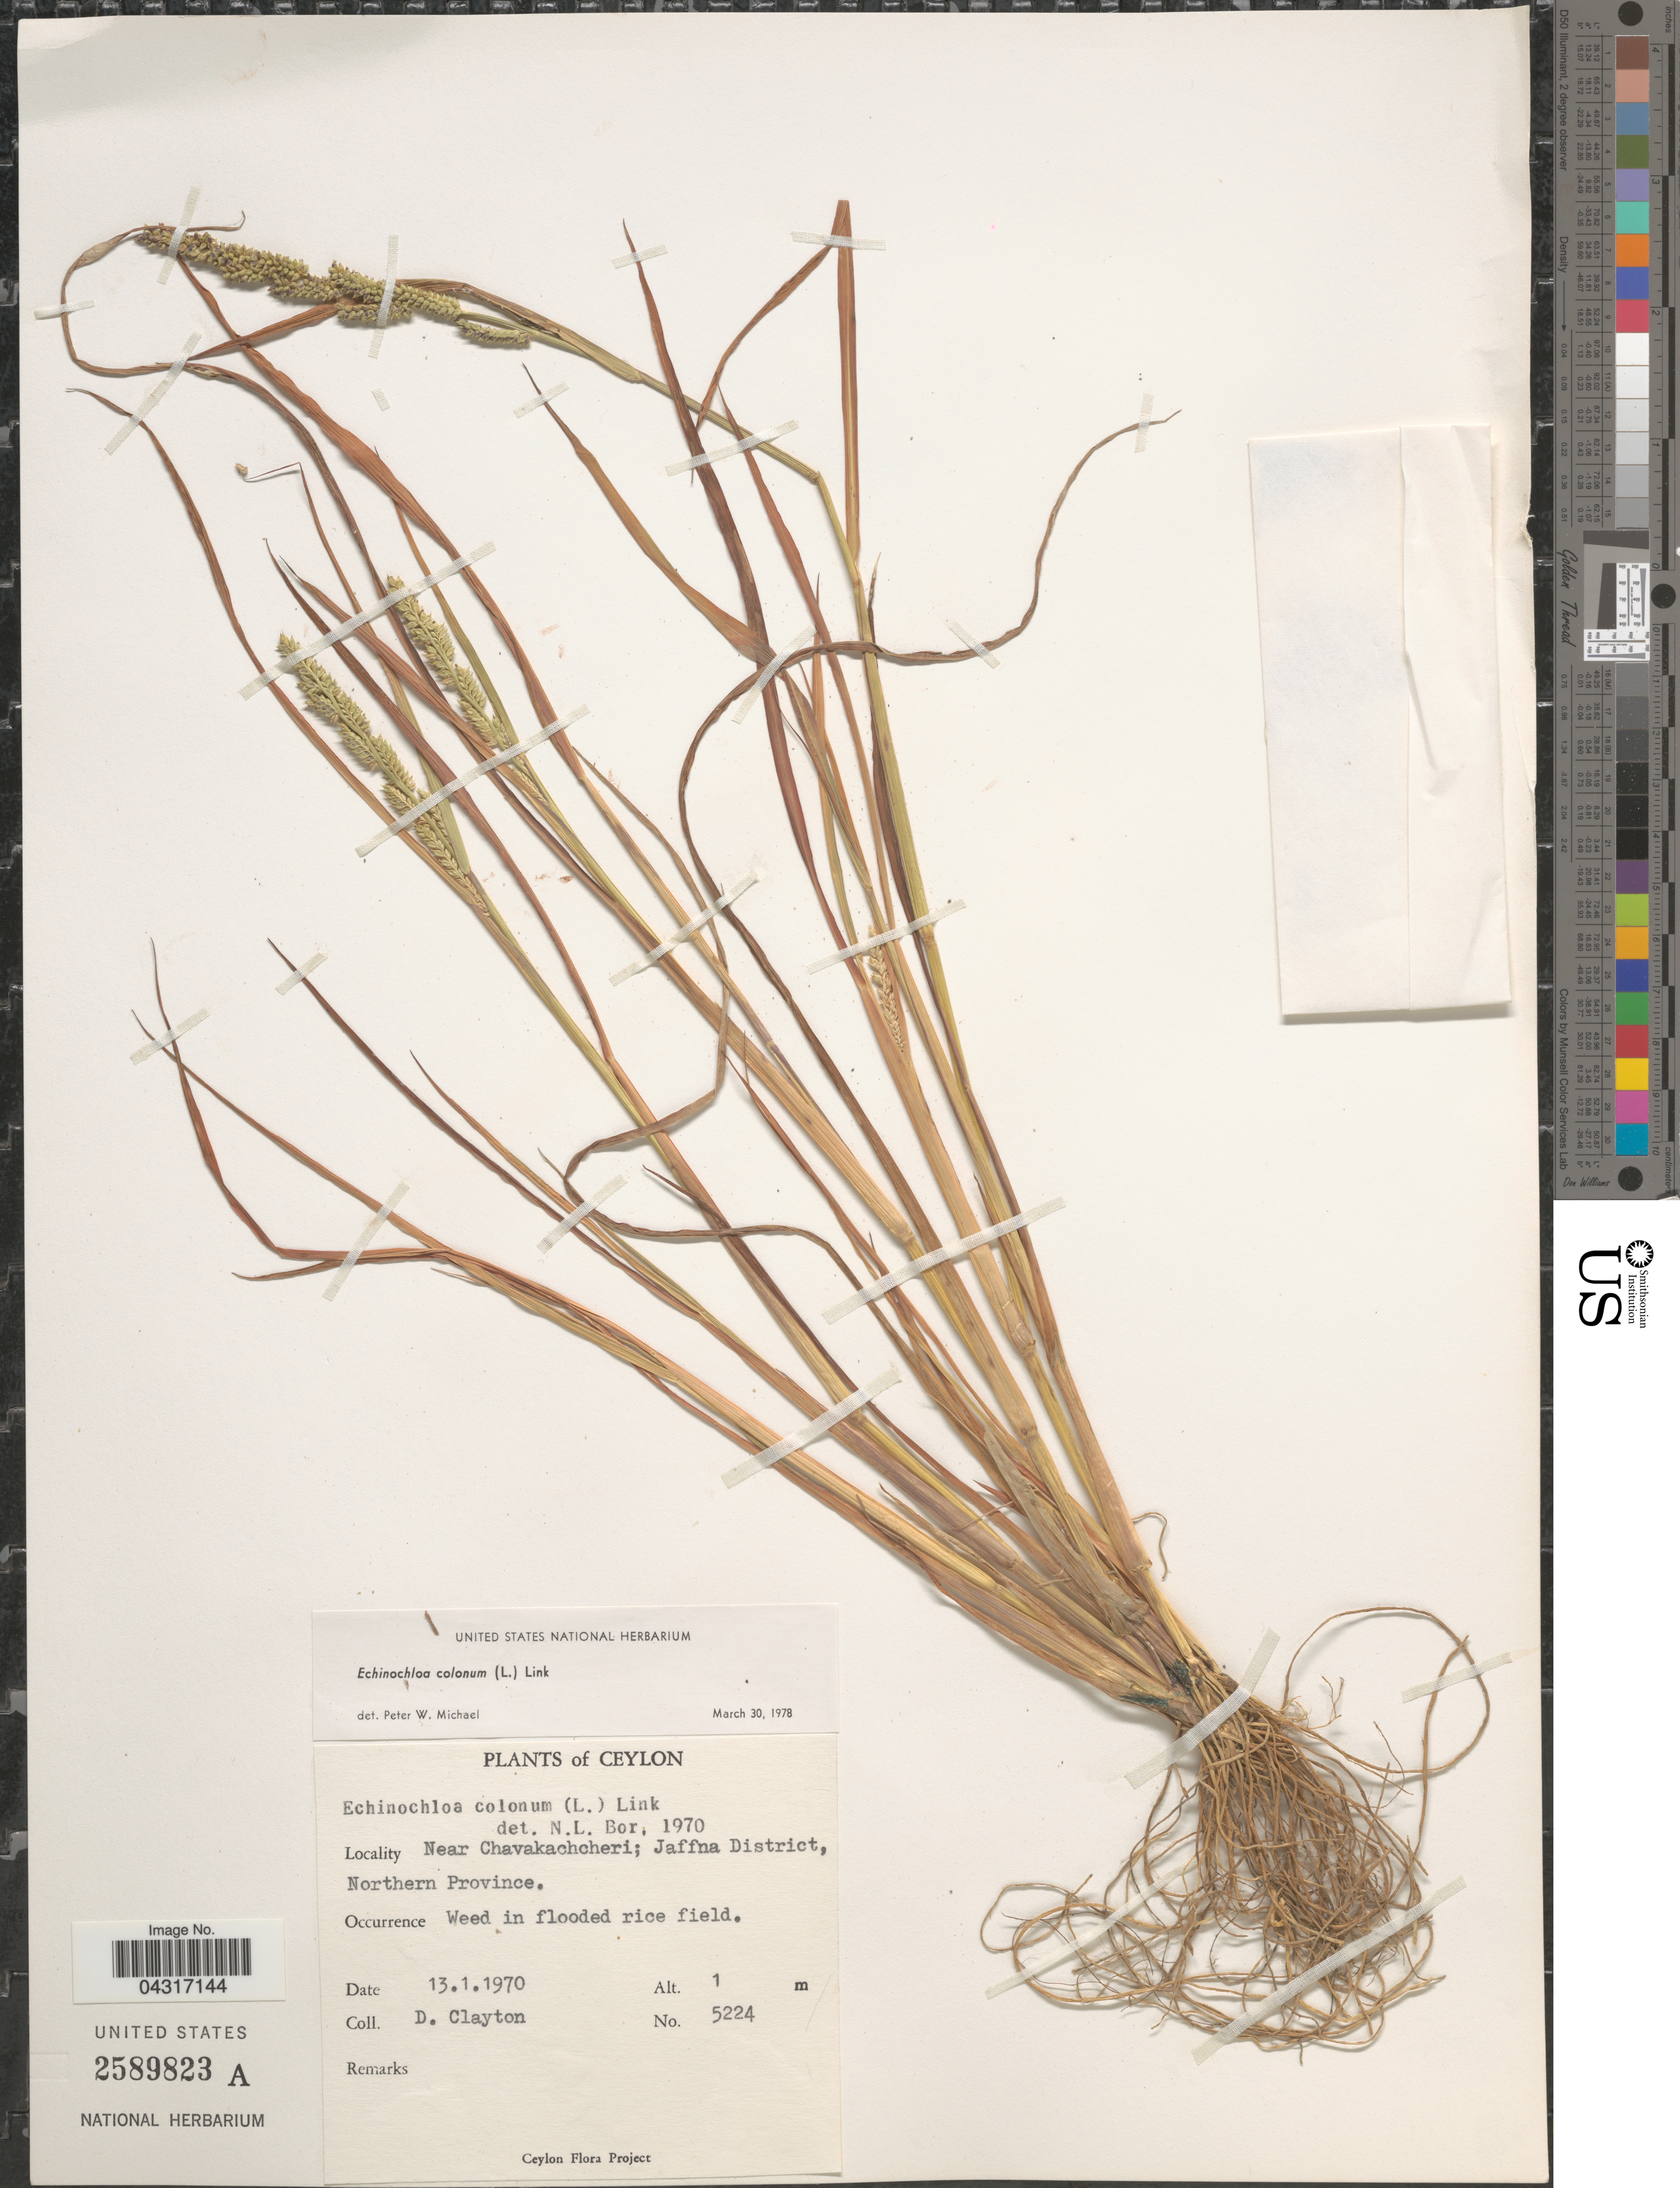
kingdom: Plantae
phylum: Tracheophyta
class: Liliopsida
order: Poales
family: Poaceae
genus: Echinochloa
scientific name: Echinochloa colona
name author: (L.) Link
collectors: D. Clayton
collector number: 5224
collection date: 1970-01-13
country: Sri Lanka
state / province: Northern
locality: Ceylon. Near Chavakachcheri; Jaffna District.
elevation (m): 1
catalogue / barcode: US 2589823A